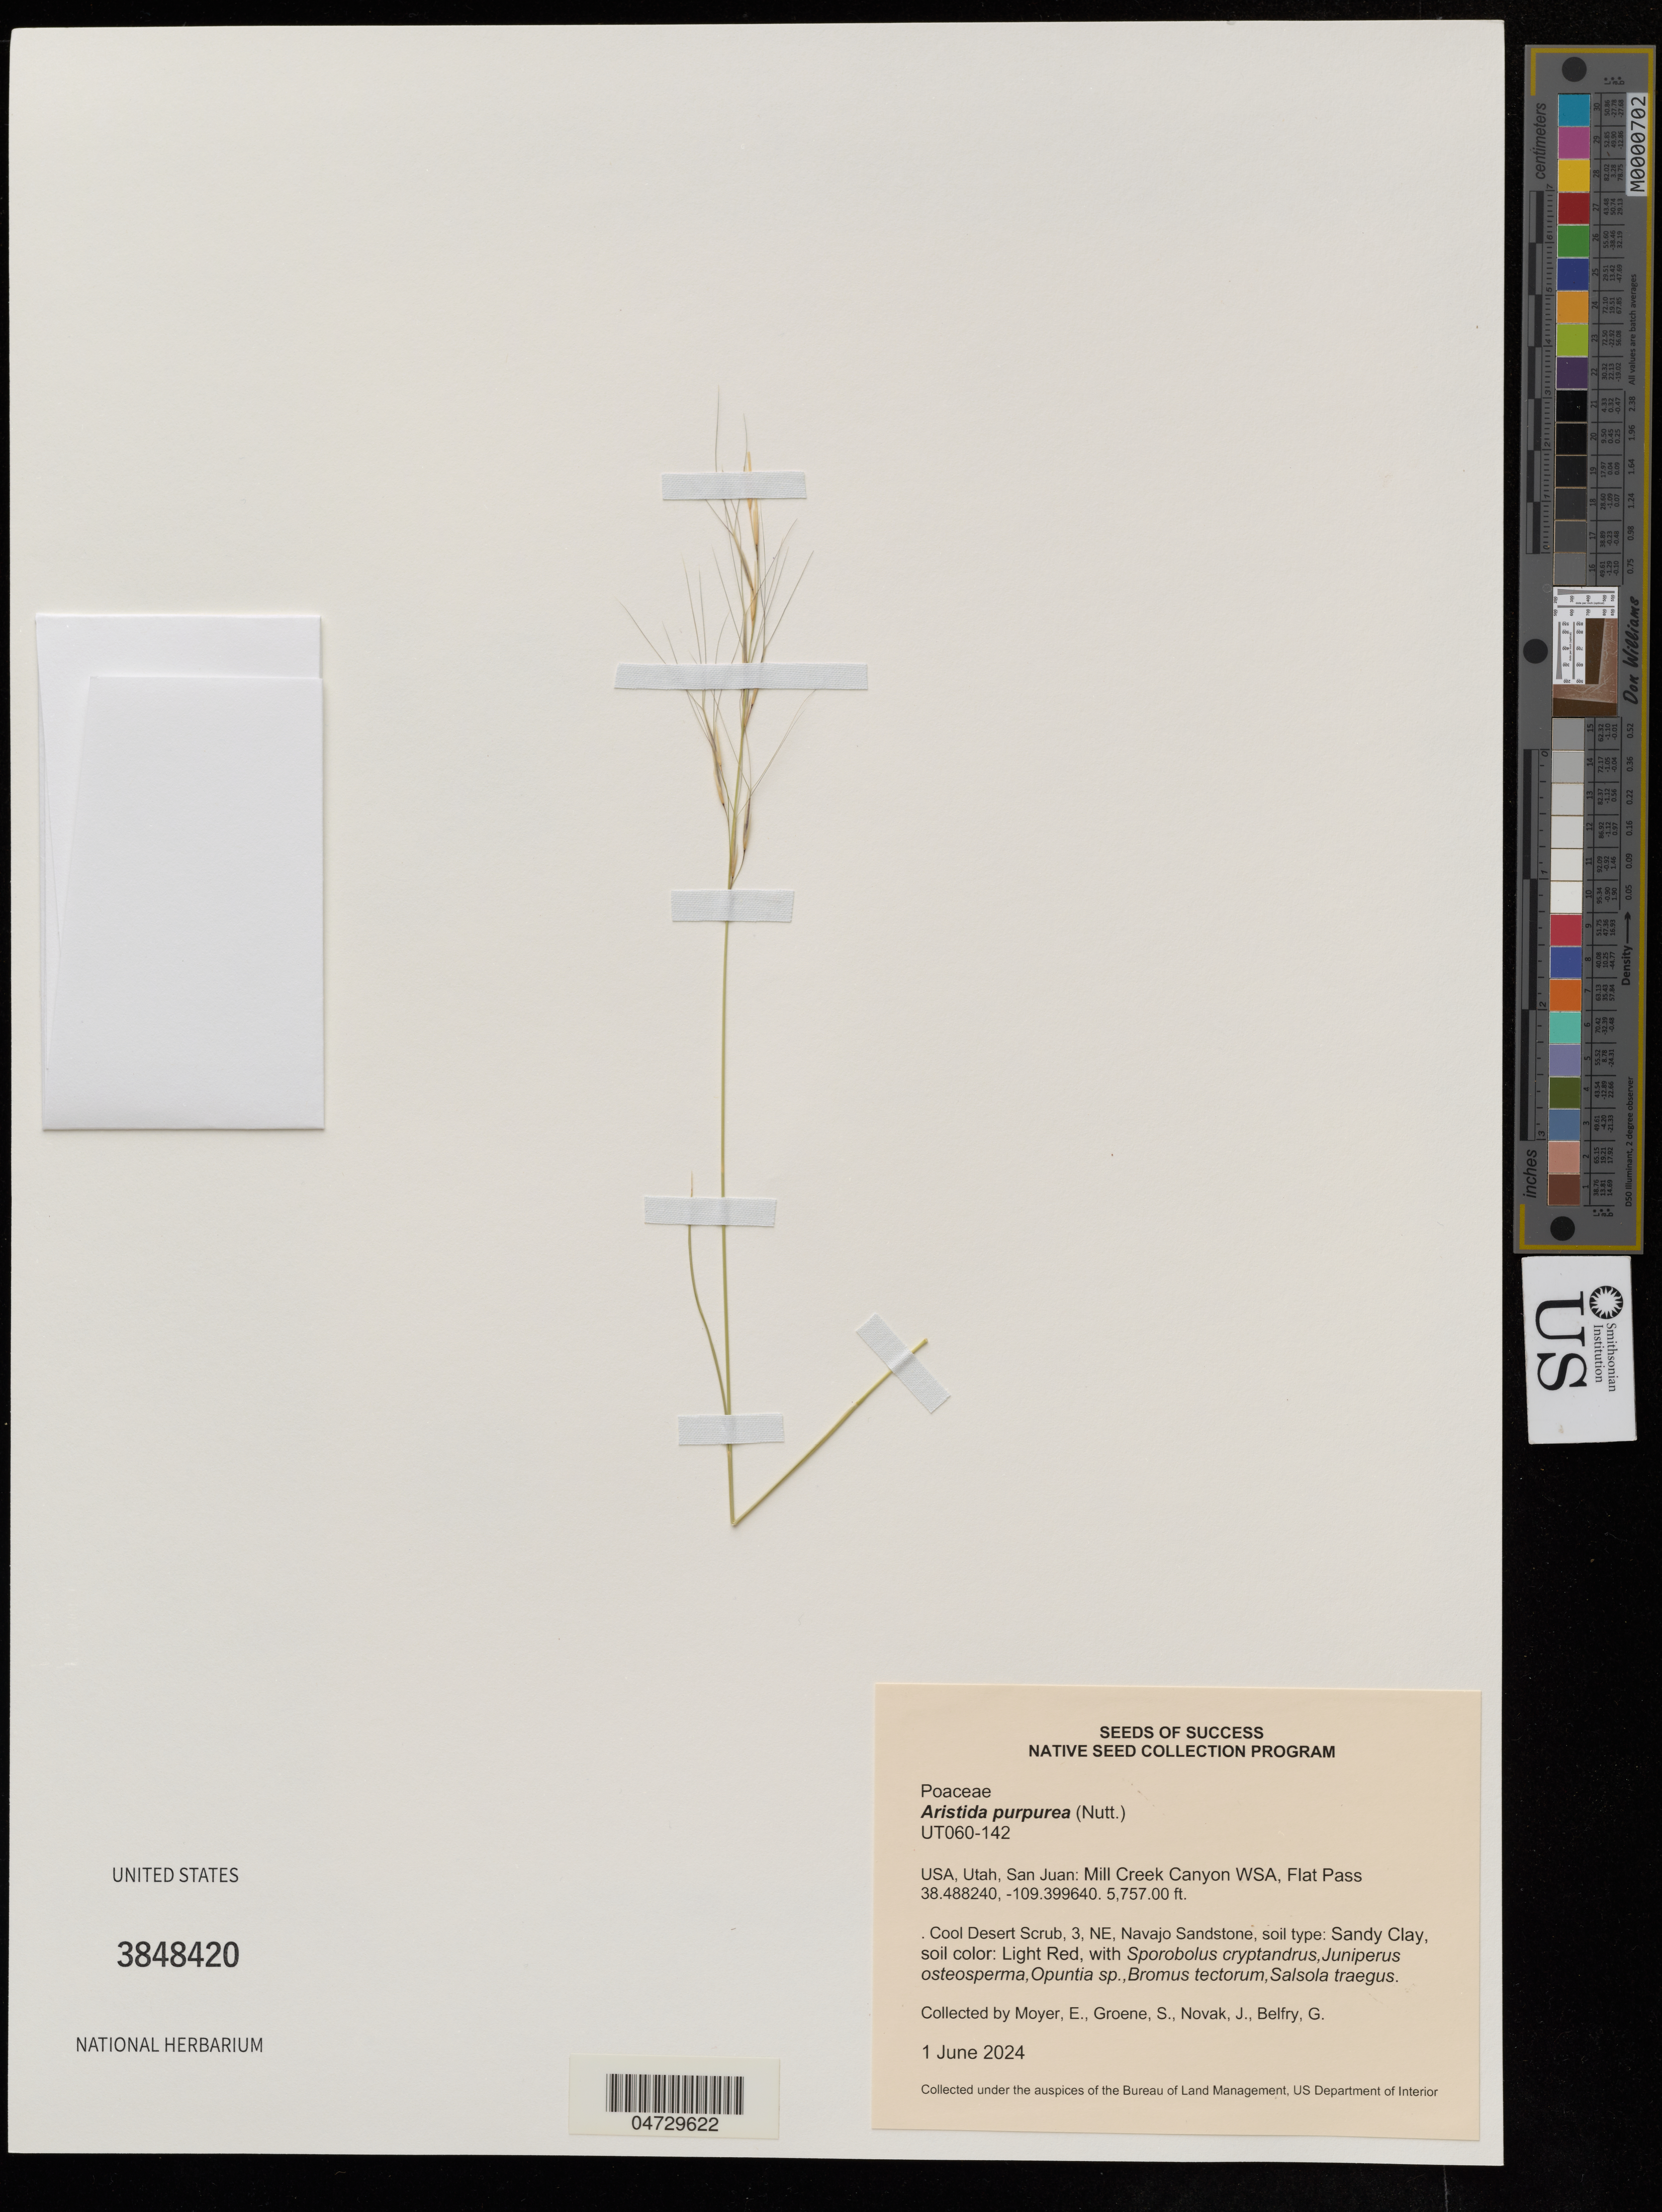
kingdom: Plantae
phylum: Tracheophyta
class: Liliopsida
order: Poales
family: Poaceae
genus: Aristida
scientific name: Aristida purpurea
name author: Nutt.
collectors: E. Moyer, S. Groene, J. Novak & G. Belfry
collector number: UT060-142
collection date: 2024-06-01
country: United States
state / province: Utah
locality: San Juan: Mill Creek Canyon WSA, Flat Pass.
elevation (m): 1755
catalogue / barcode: US 3848420